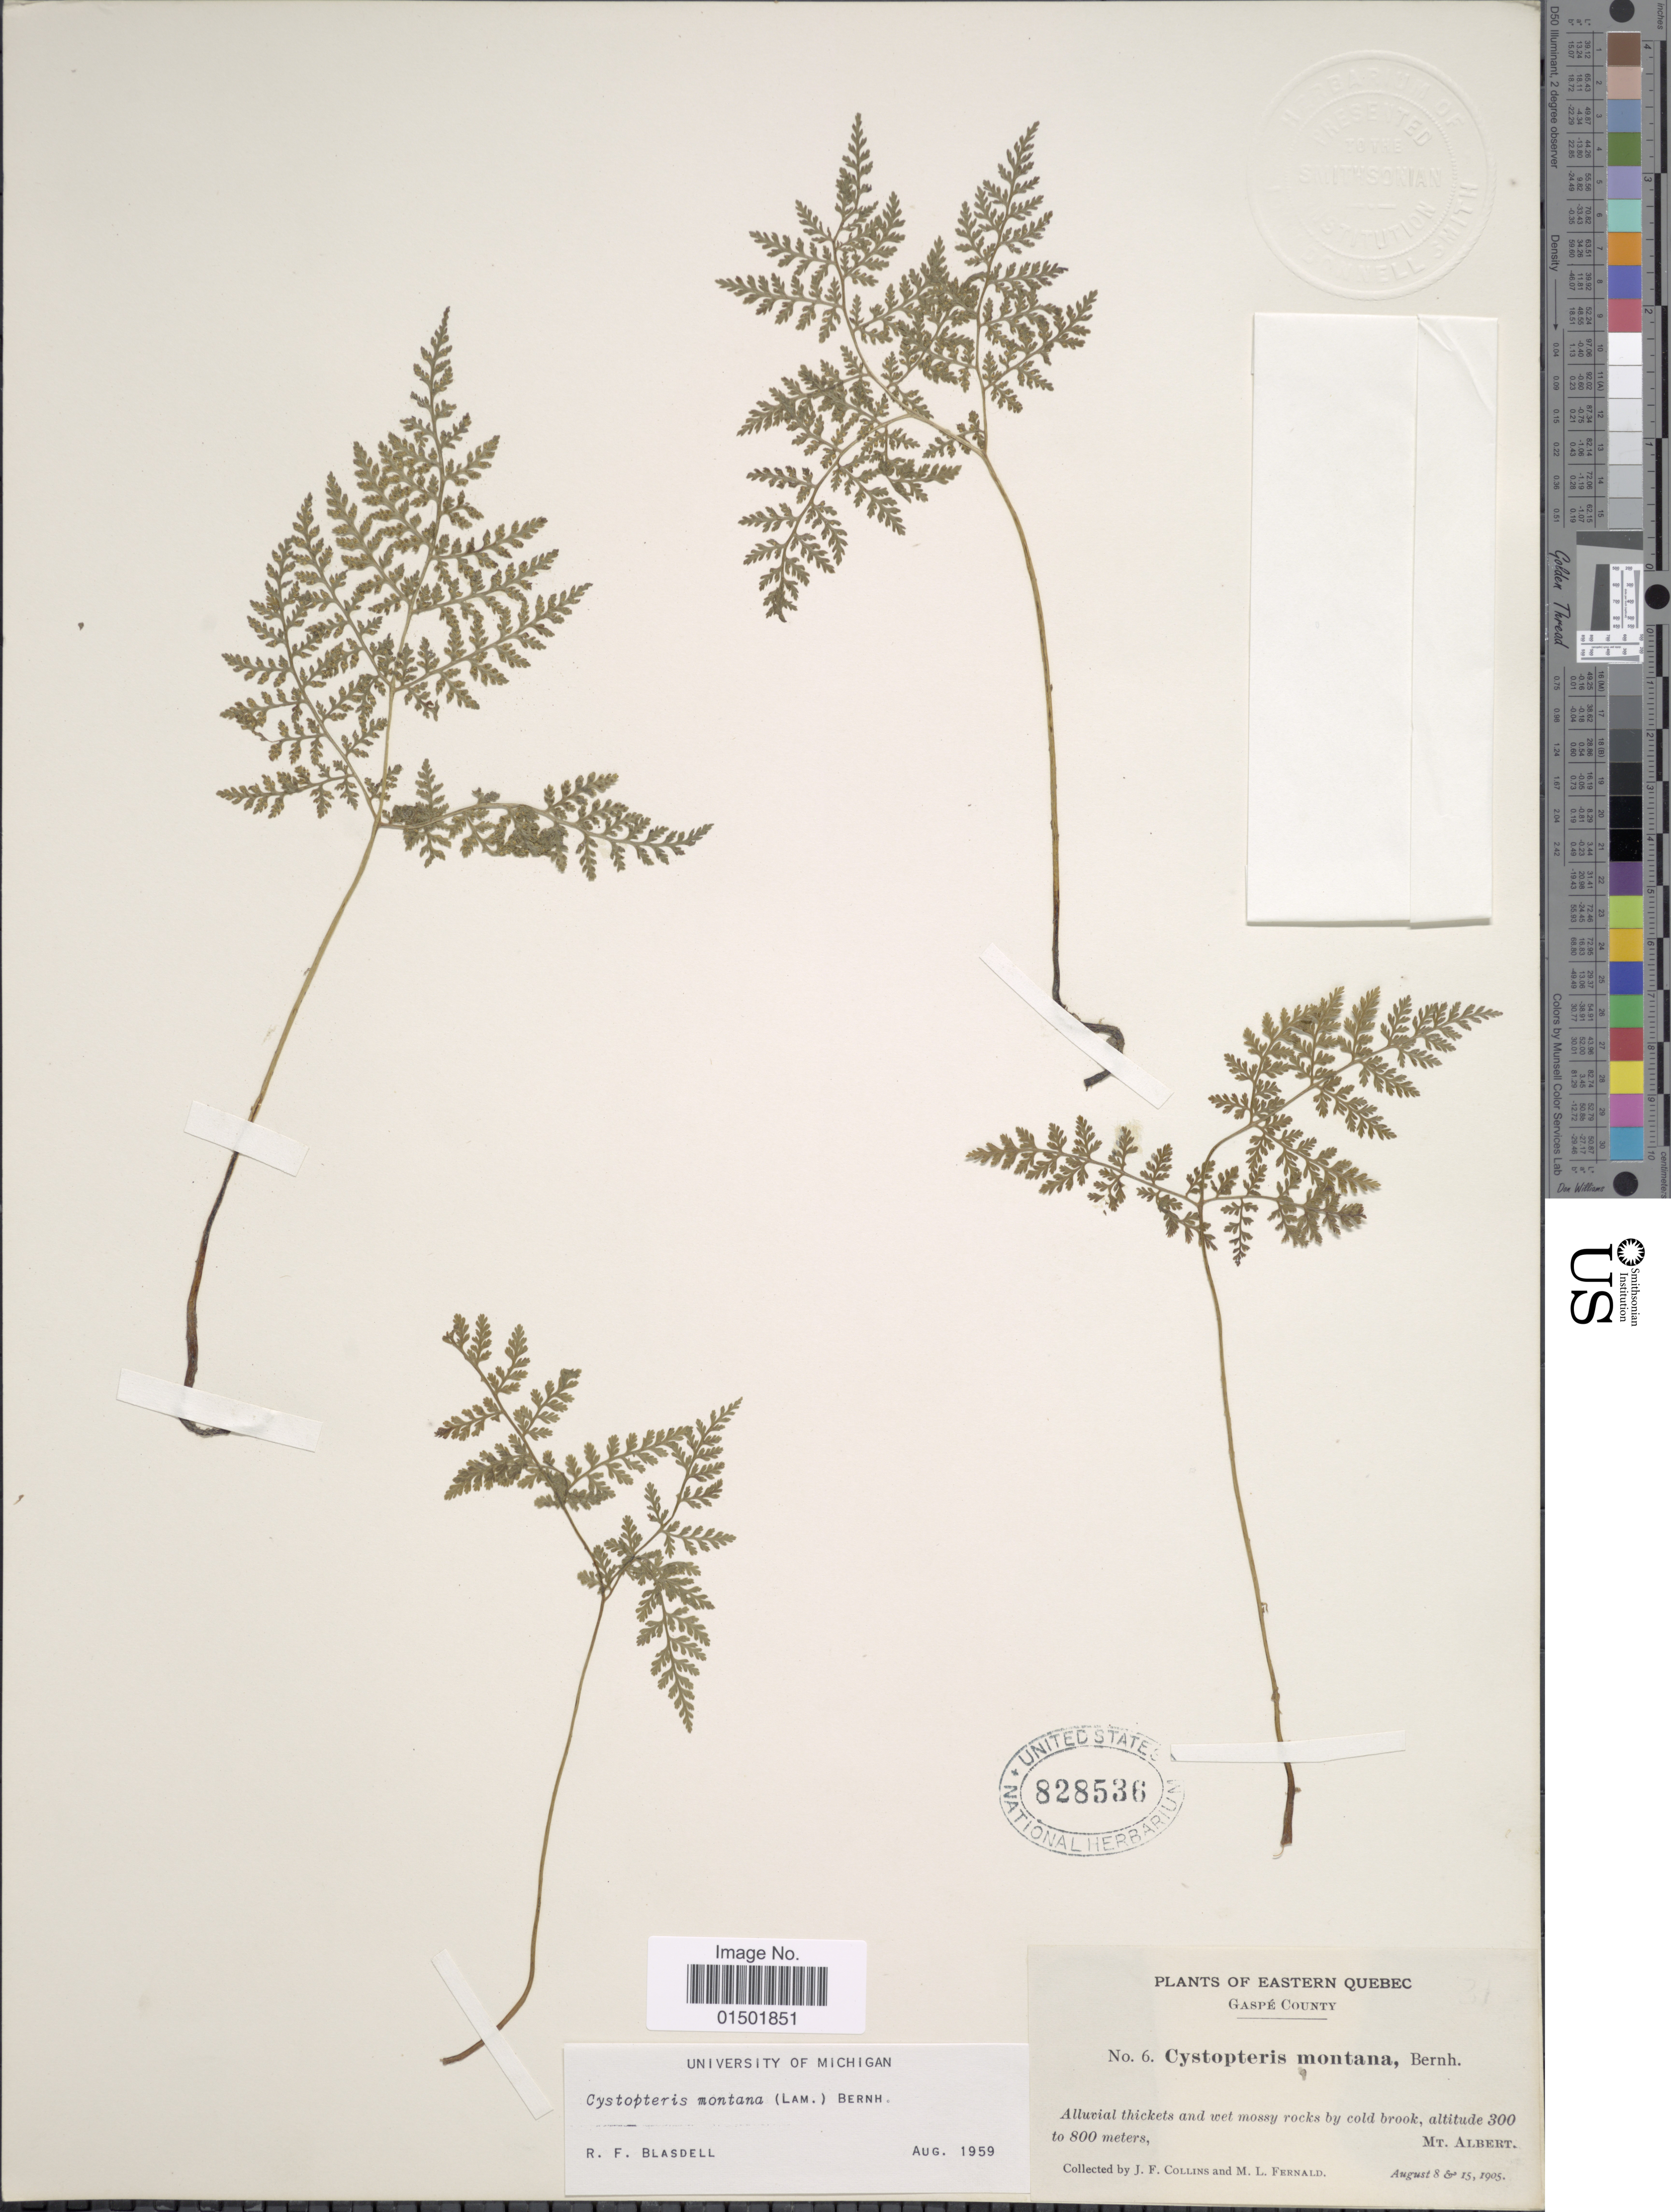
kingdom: Plantae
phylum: Tracheophyta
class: Polypodiopsida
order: Polypodiales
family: Cystopteridaceae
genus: Cystopteris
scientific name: Cystopteris montana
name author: (Lam.) Desv.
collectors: J. Collins & M. L. Fernald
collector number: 6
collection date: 1905-08-08/1905-08-15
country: Canada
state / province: Quebec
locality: Eastern Quebec. Gaspe County. Mt. Albert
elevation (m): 300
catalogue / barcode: US 828536